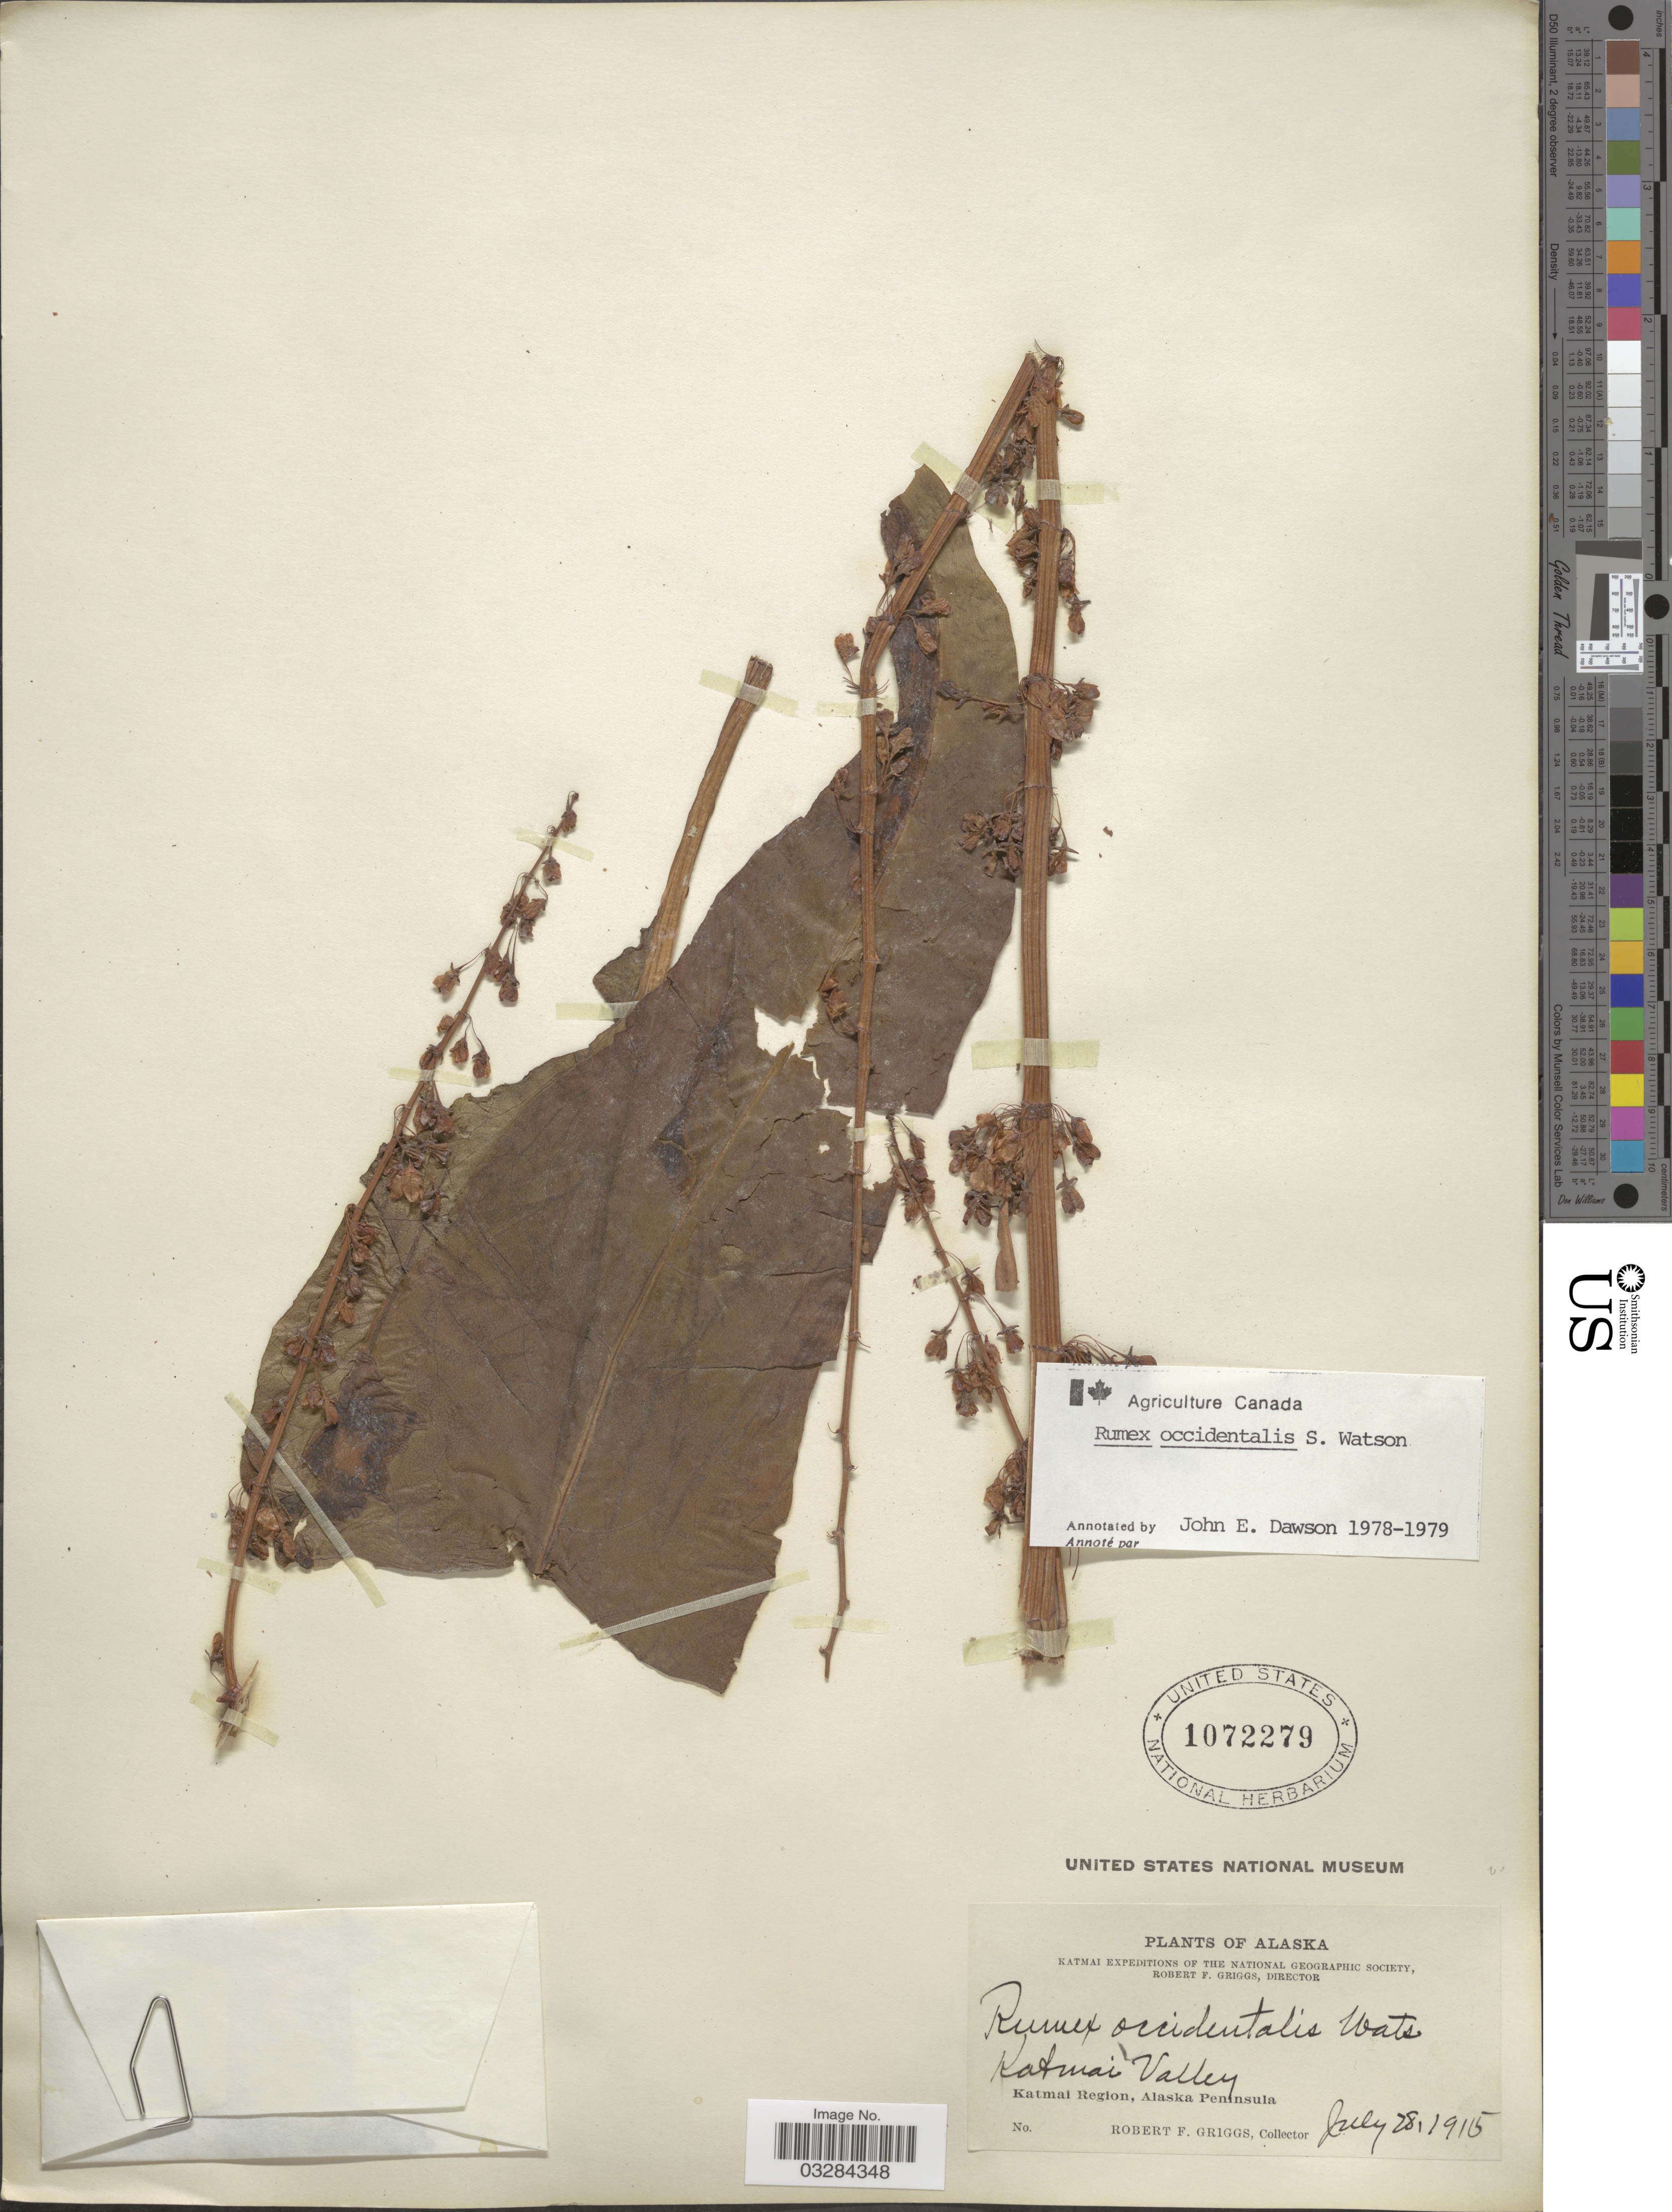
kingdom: Plantae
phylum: Tracheophyta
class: Magnoliopsida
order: Caryophyllales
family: Polygonaceae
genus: Rumex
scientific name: Rumex occidentalis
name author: S. Watson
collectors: R. F. Griggs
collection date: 1915-07-28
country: United States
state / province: Alaska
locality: Katmai Valley. Katmai Region, Alaska Peninsula.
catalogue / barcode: US 1072279